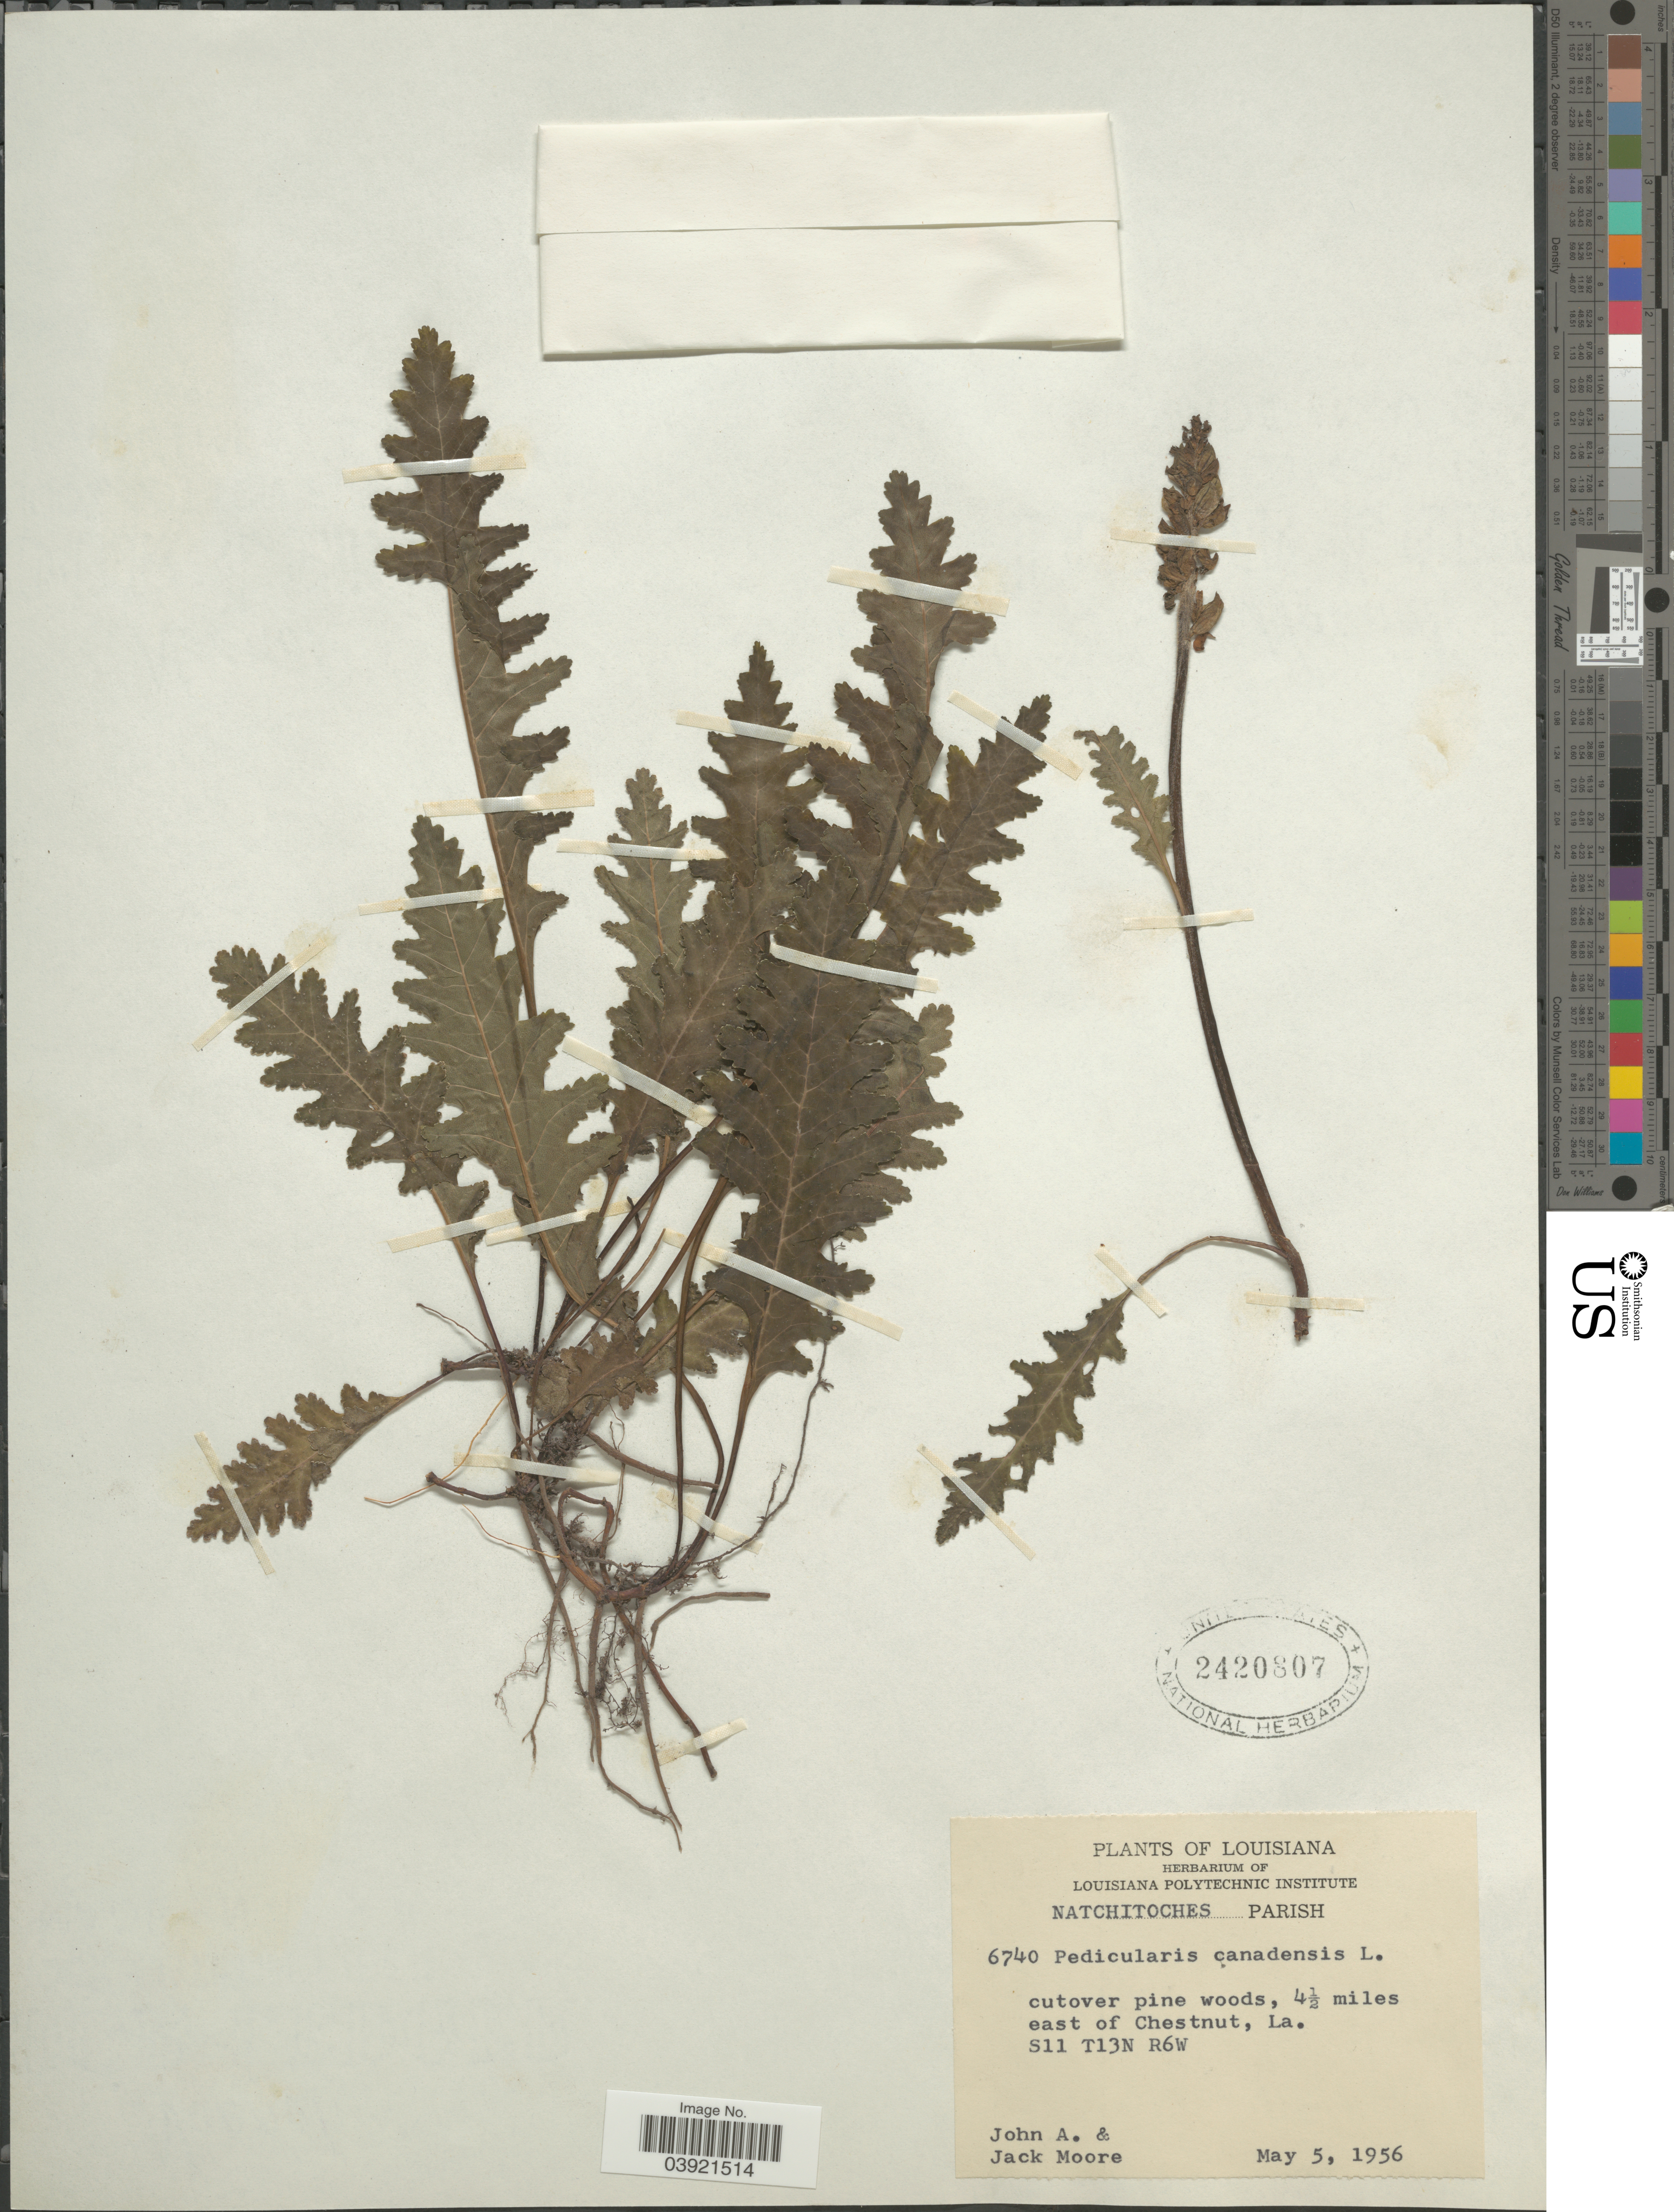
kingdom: Plantae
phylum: Tracheophyta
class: Magnoliopsida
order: Lamiales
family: Orobanchaceae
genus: Pedicularis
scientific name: Pedicularis canadensis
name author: L.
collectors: J. A. Moore & J. Moore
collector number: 6740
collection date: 1956-05-05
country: United States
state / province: Louisiana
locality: Natchitoches Parish. 4½ miles east of Chestnut. S11 T13 R6W.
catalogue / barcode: US 2420807